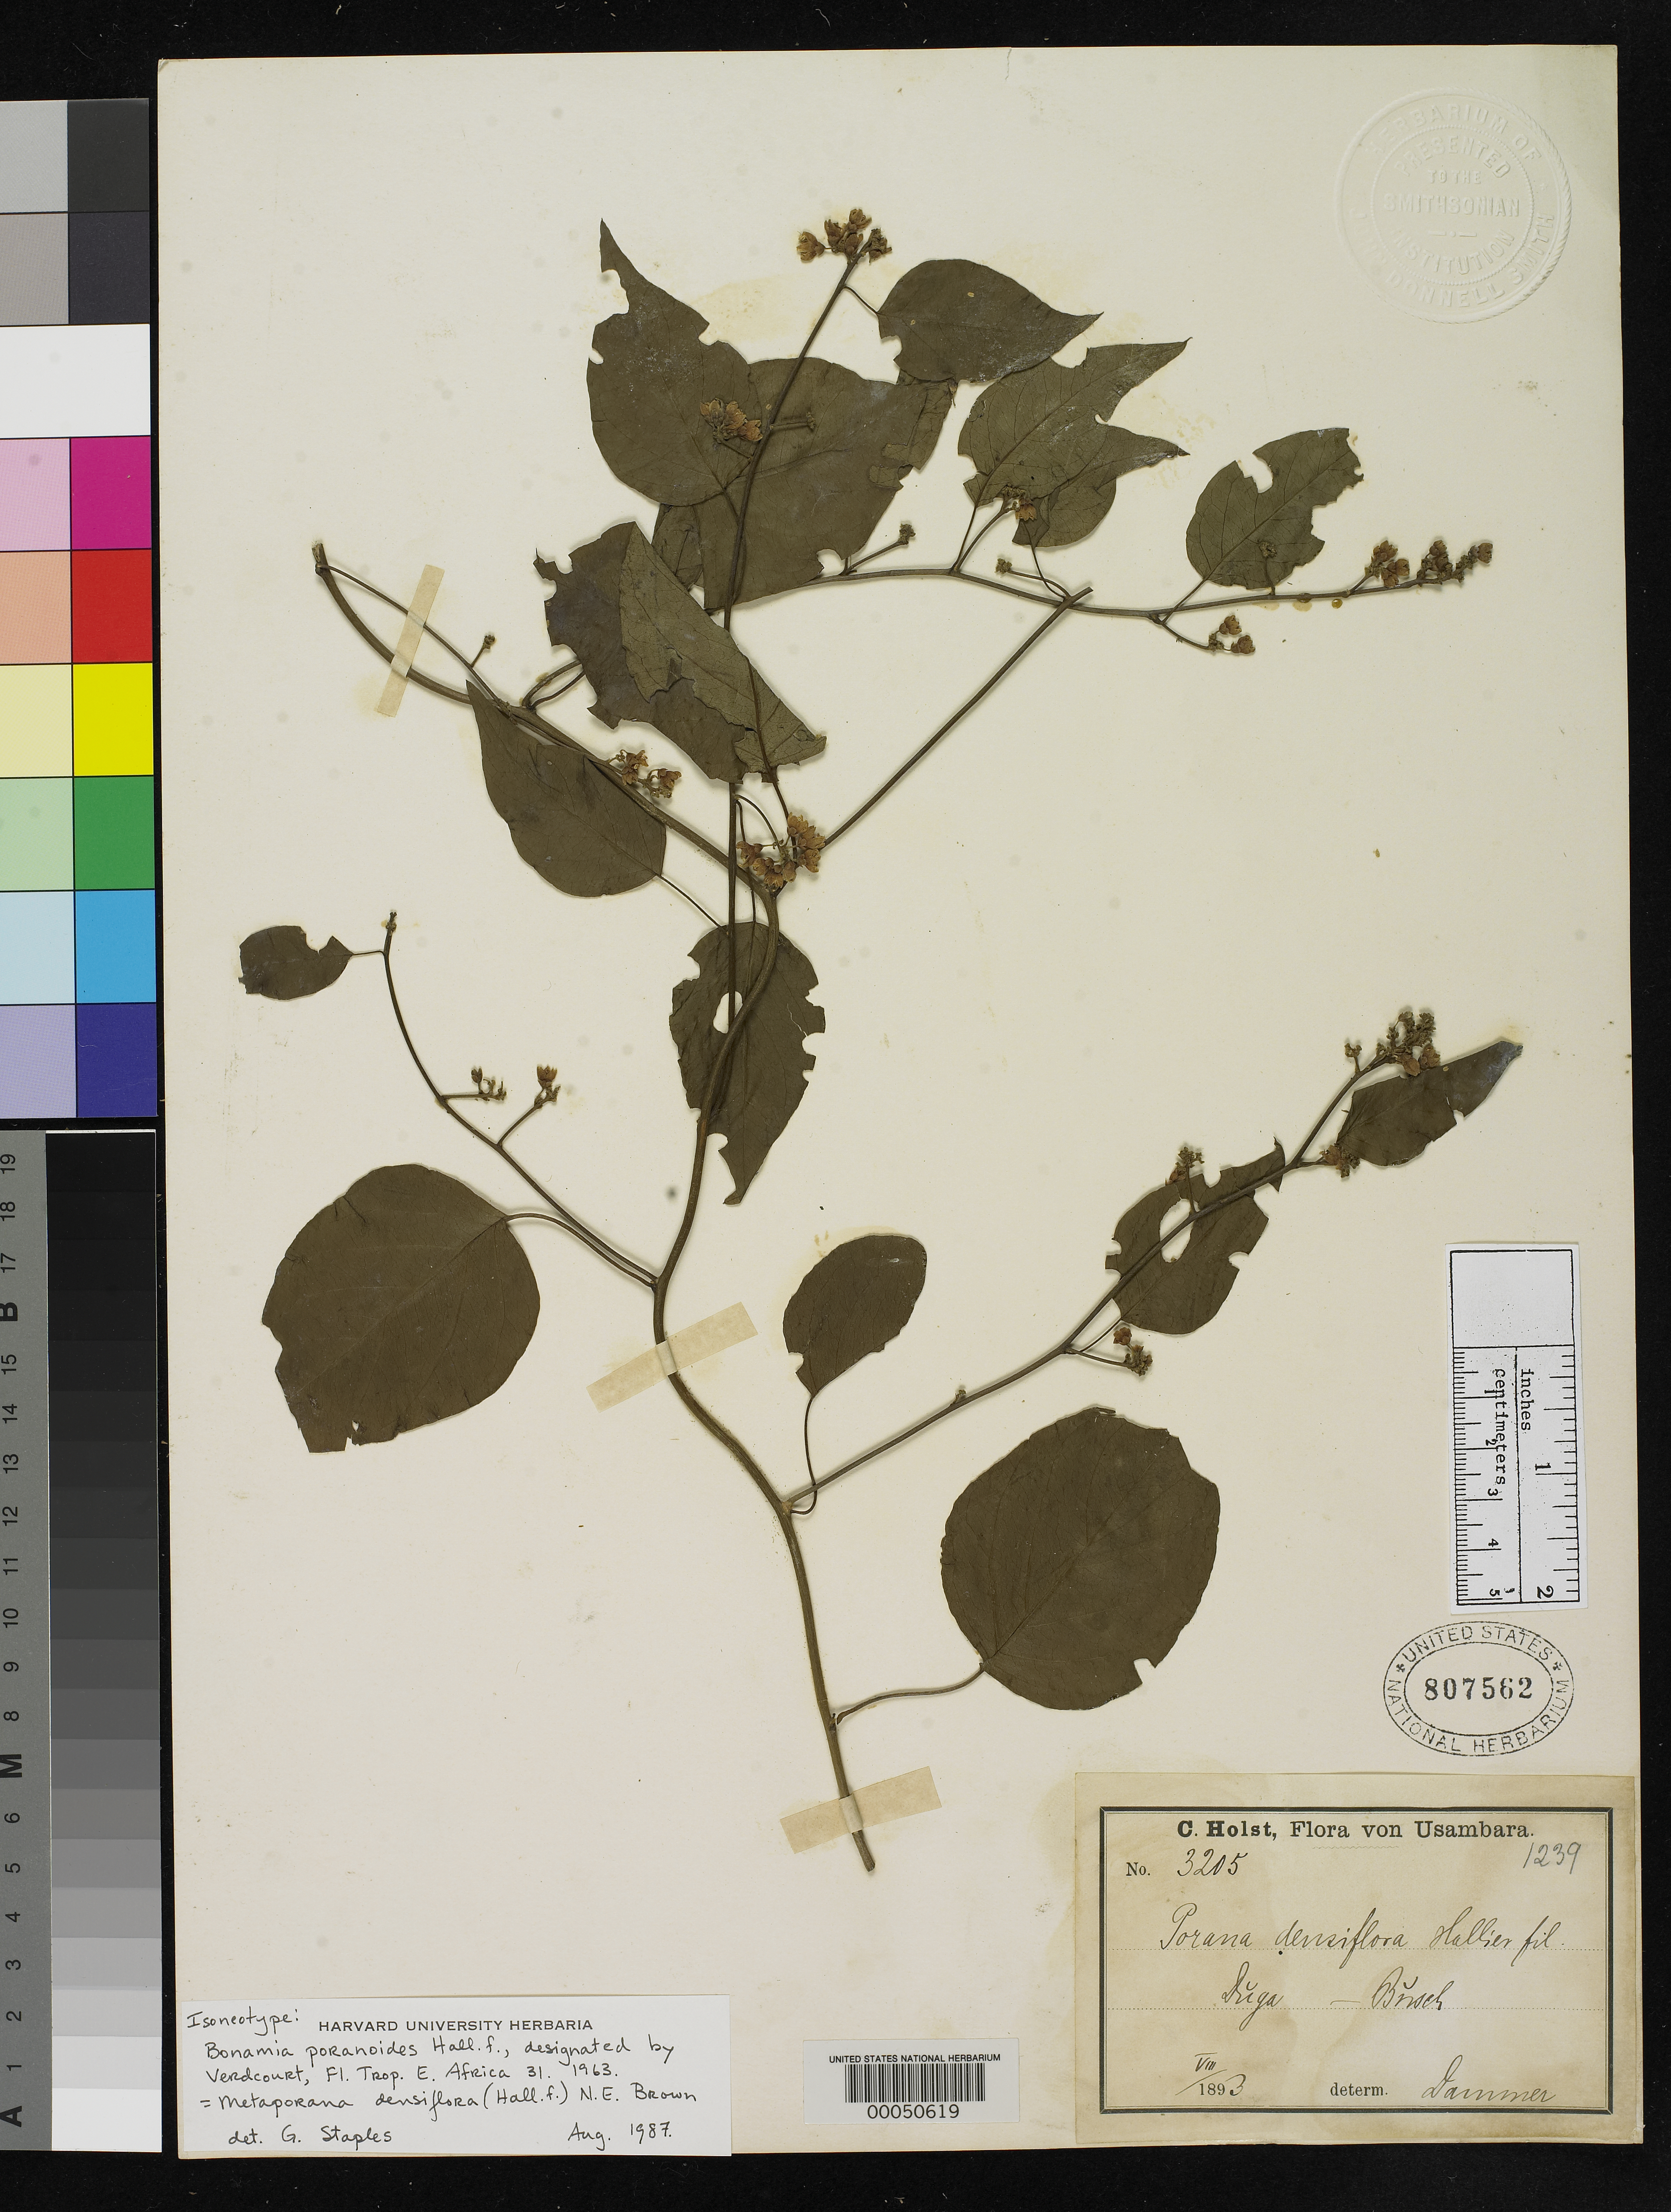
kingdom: Plantae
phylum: Tracheophyta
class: Magnoliopsida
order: Solanales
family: Convolvulaceae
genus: Bonamia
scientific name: Bonamia poranoides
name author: Hallier f.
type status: Isoneotype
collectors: C. L. U. Dammer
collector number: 3205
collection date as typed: Aug 1893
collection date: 1893-08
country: Tanzania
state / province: Tanga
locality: Usambara Mountains, Dunga.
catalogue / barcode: US 807562